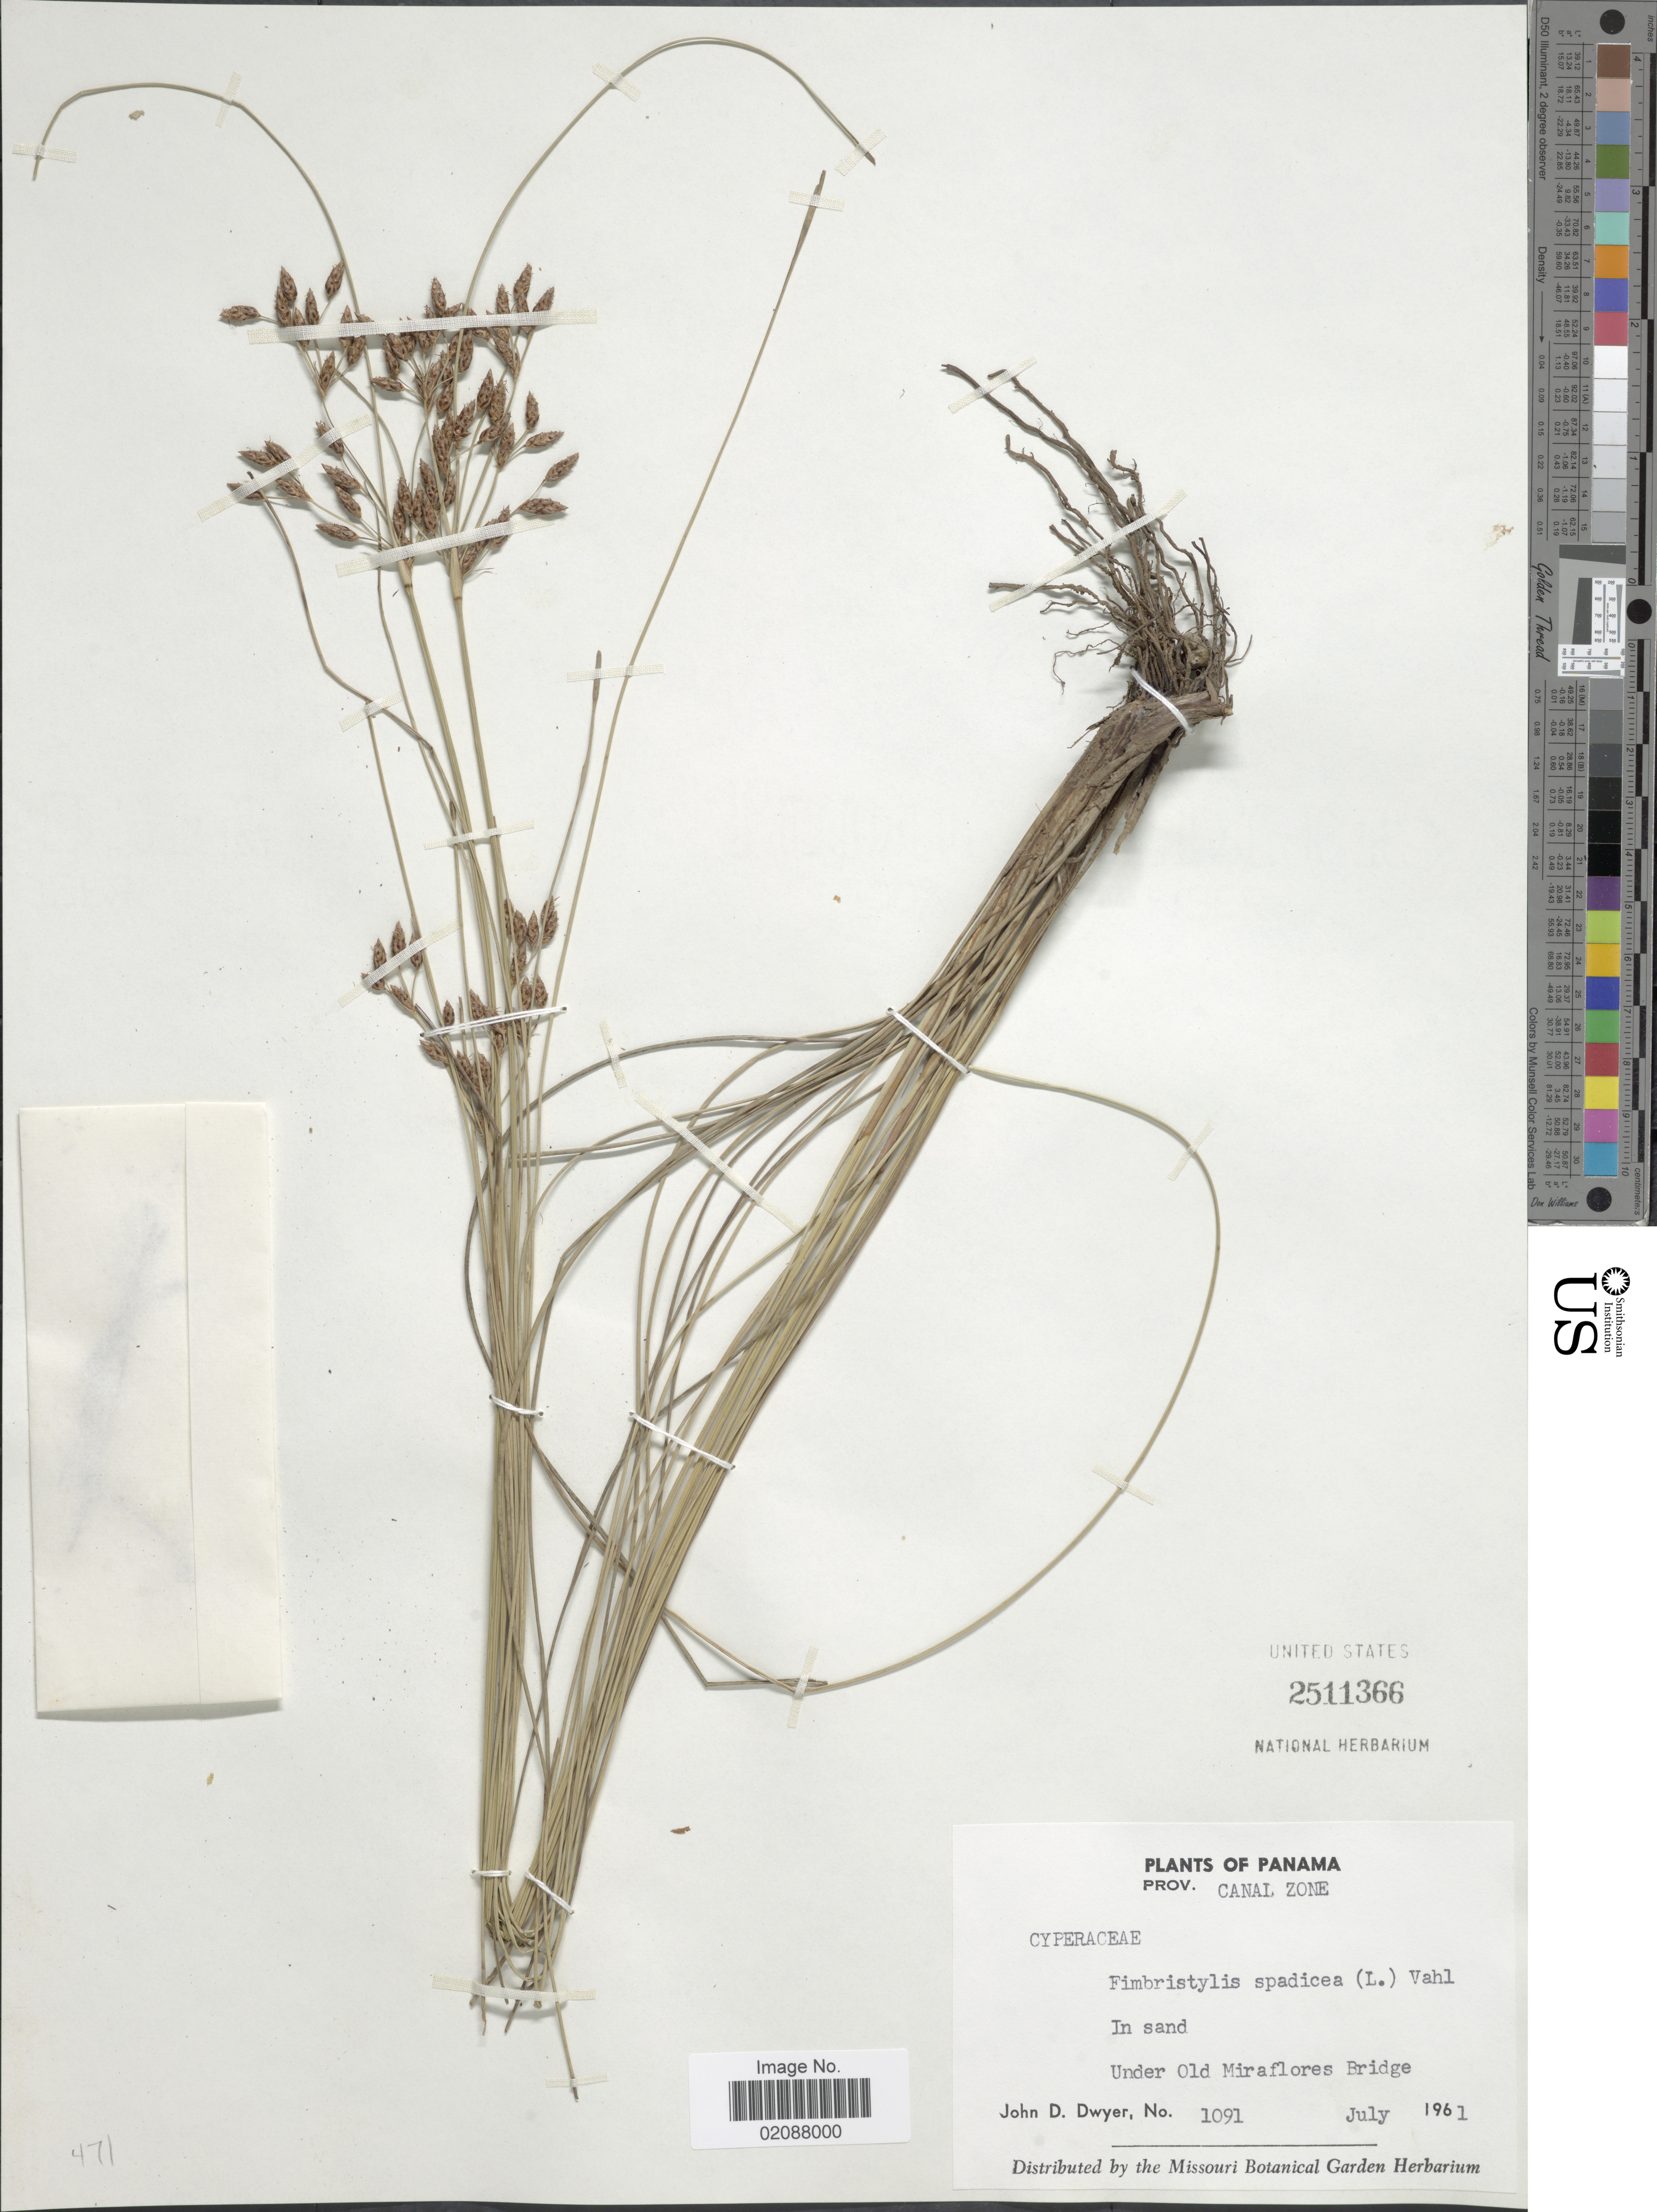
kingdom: Plantae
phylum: Tracheophyta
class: Liliopsida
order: Poales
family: Cyperaceae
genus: Fimbristylis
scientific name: Fimbristylis spadicea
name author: (L.) Vahl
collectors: J. D. Dwyer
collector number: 1091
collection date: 1961-07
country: Panama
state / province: Panamá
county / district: Canal Zone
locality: Under Old Miraflores Bridge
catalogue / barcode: US 2511366